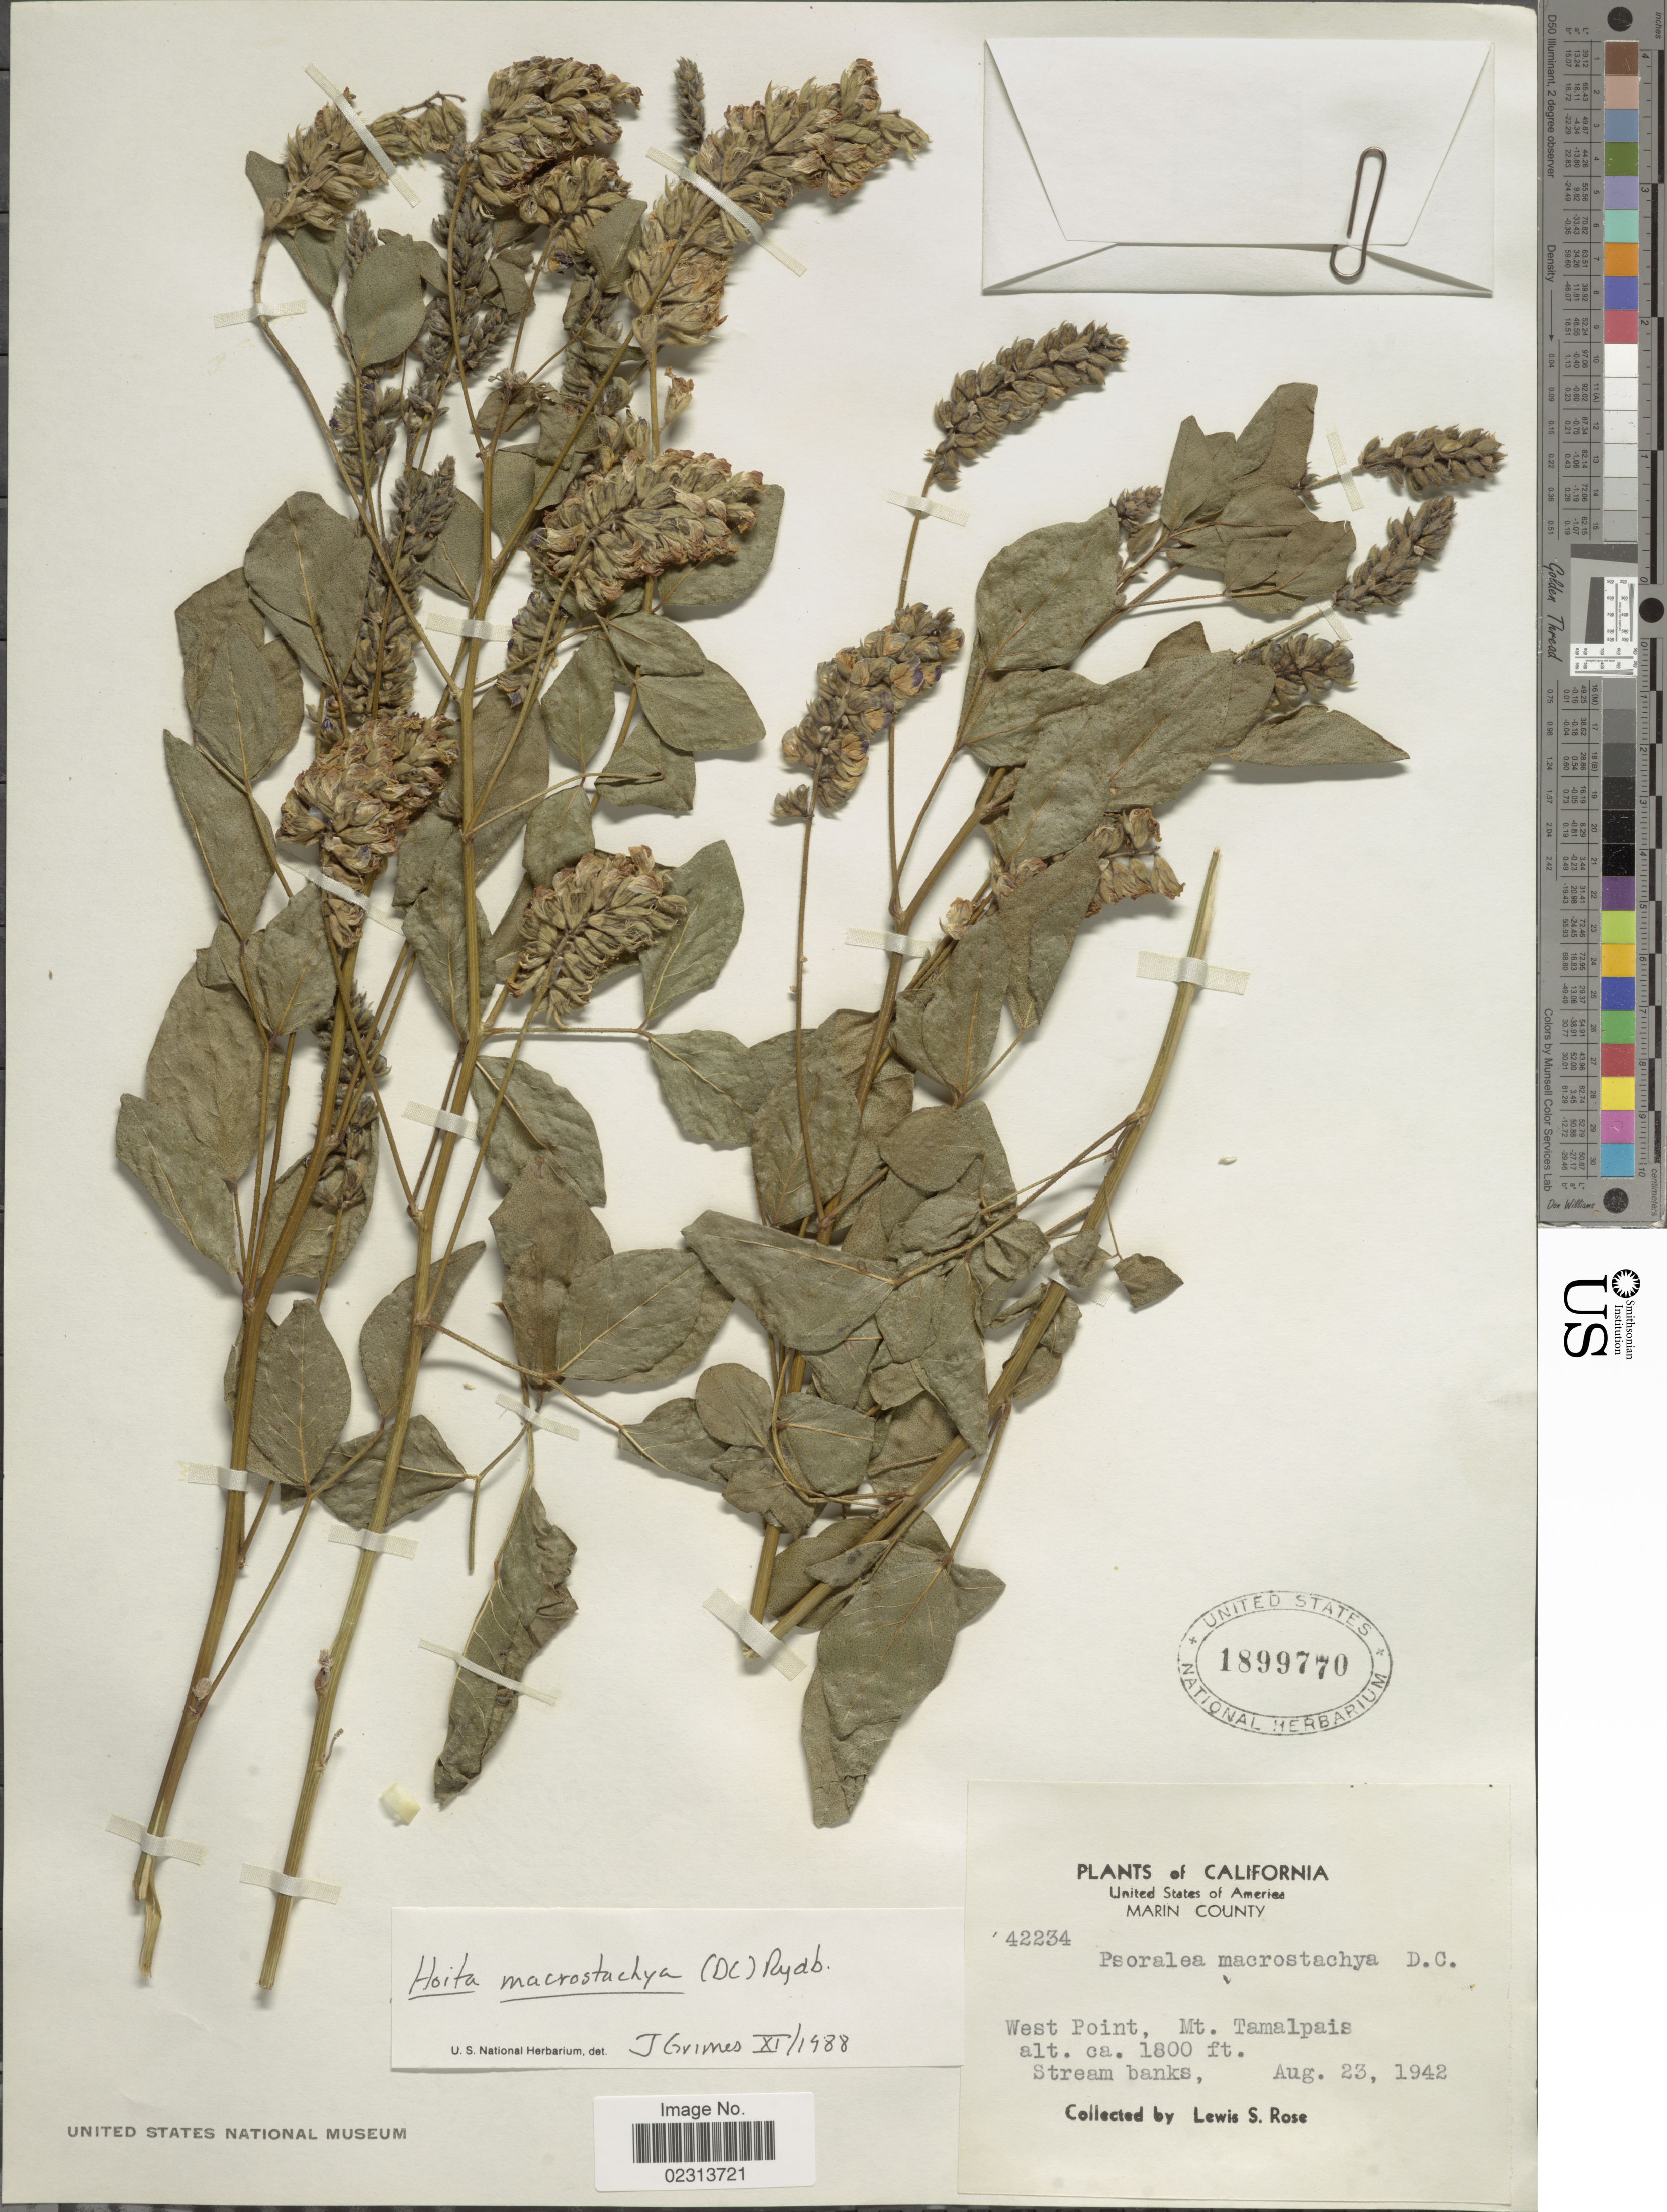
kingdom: Plantae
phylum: Tracheophyta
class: Magnoliopsida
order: Fabales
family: Fabaceae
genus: Hoita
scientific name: Hoita macrostachya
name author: (DC.) Rydb.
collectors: L. S. Rose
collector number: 42234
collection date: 1942-08-23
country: United States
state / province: California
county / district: Marin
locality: Marin County, West Point, Mt. Tamalpais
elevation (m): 549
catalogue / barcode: US 1899770